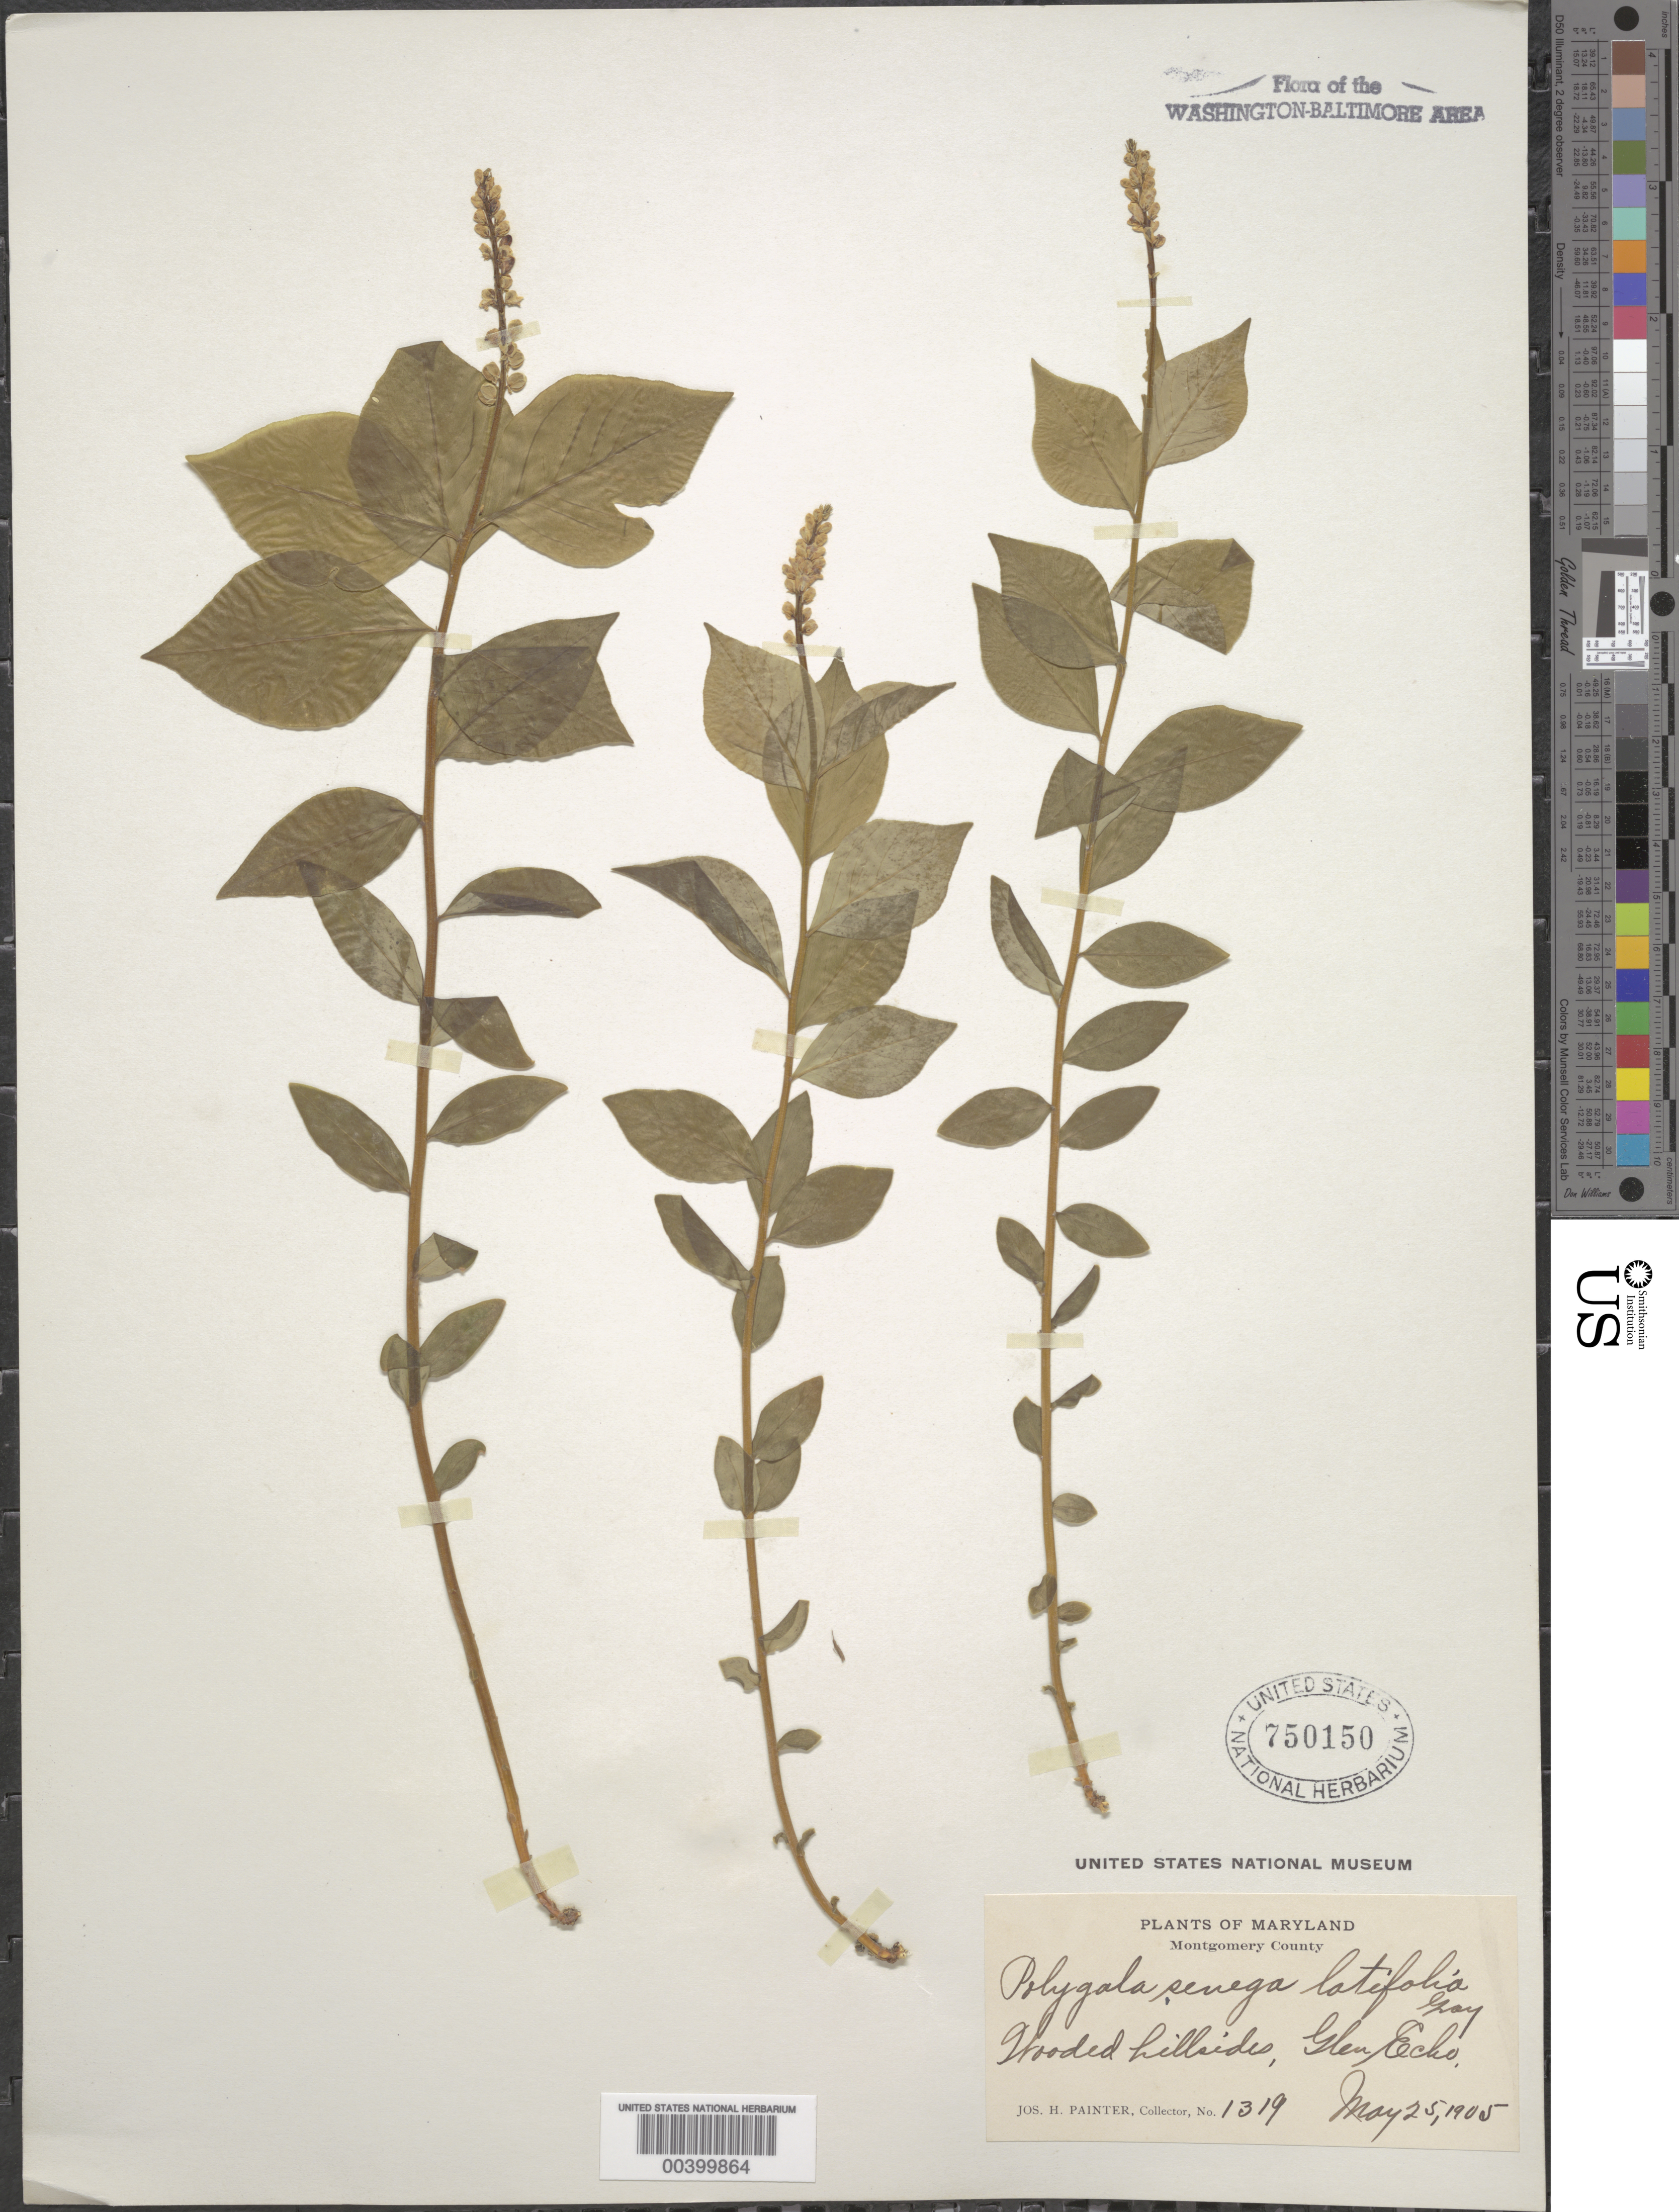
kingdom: Plantae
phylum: Tracheophyta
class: Magnoliopsida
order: Fabales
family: Polygalaceae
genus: Polygala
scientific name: Polygala senega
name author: L.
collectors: W. R. Maxon & P. C. Standley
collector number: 367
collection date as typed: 17 May 1918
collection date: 1918-05-17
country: United States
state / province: District of Columbia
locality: Rock Creek Park Rock Creek Park and Vicinity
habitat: Rich wooded slope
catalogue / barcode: US 982150